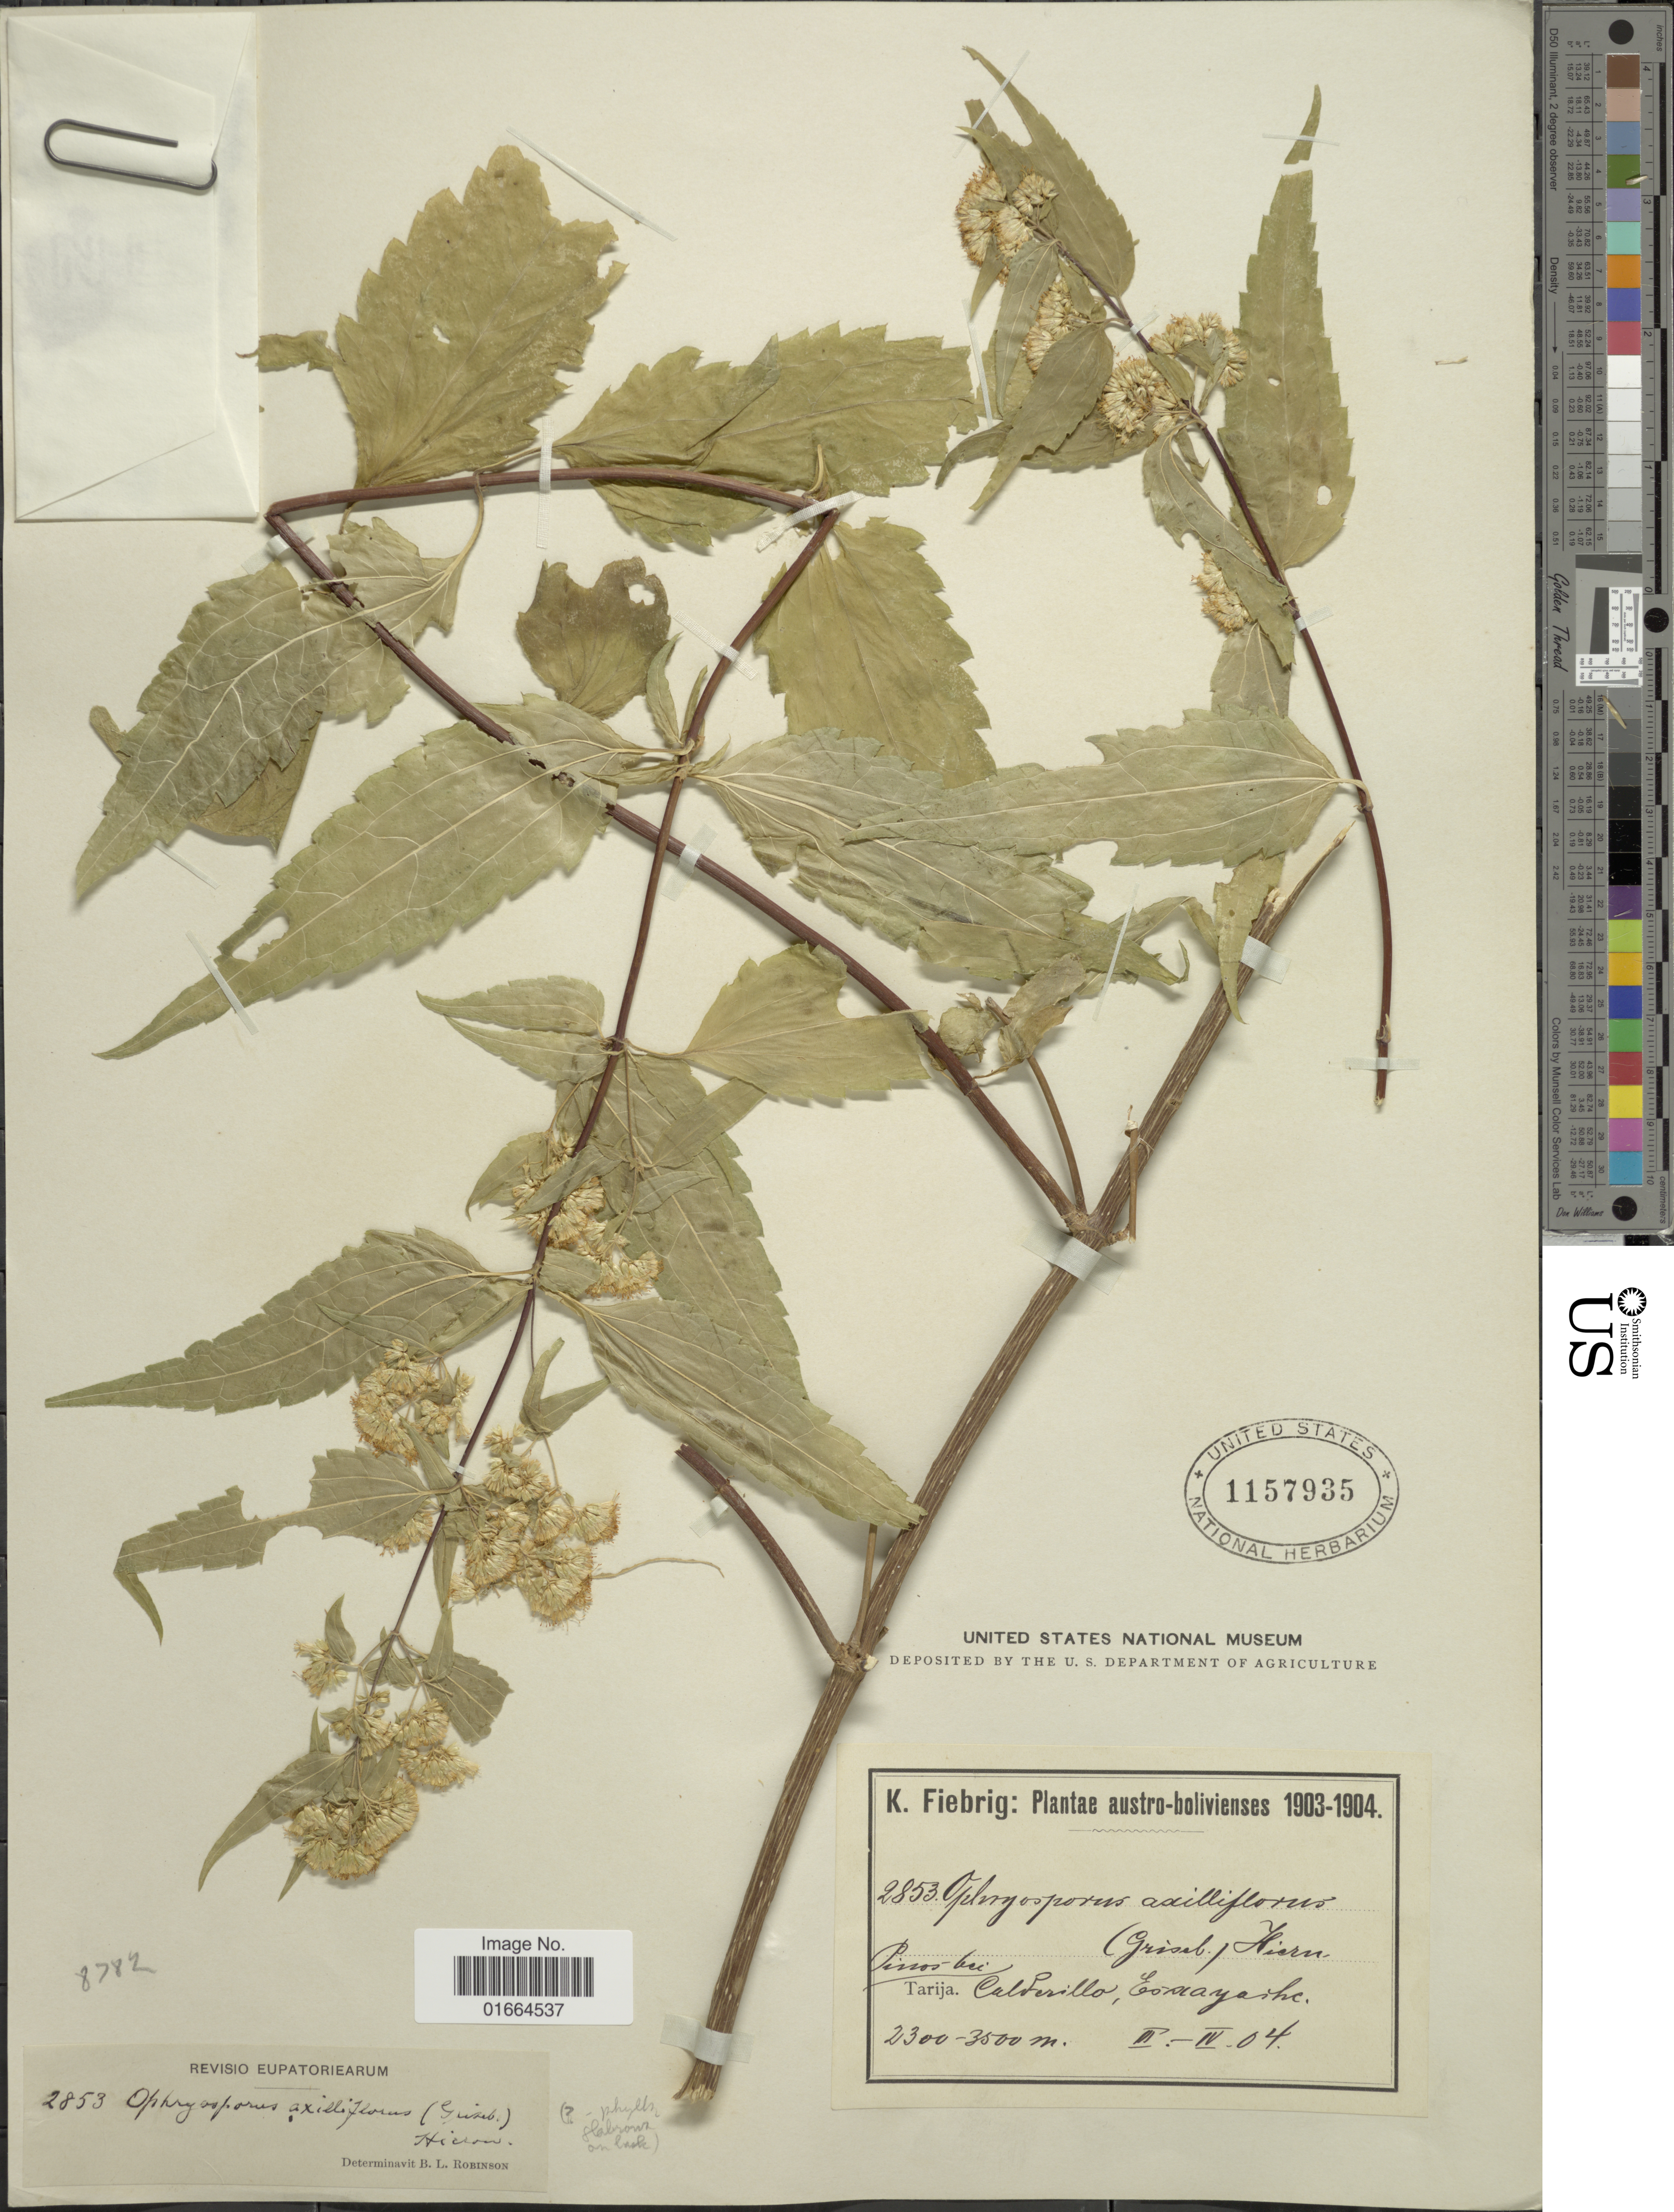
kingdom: Plantae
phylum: Tracheophyta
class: Magnoliopsida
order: Asterales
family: Asteraceae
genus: Ophryosporus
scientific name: Ophryosporus axilliflorus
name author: (Griseb.) Hieron.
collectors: K. Fiebrig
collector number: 2853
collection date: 1904-03/1904-04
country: Bolivia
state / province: Tarija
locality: Pinos bei Tarija, Caldevilla, Escabeche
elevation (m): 2300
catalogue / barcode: US 1157935